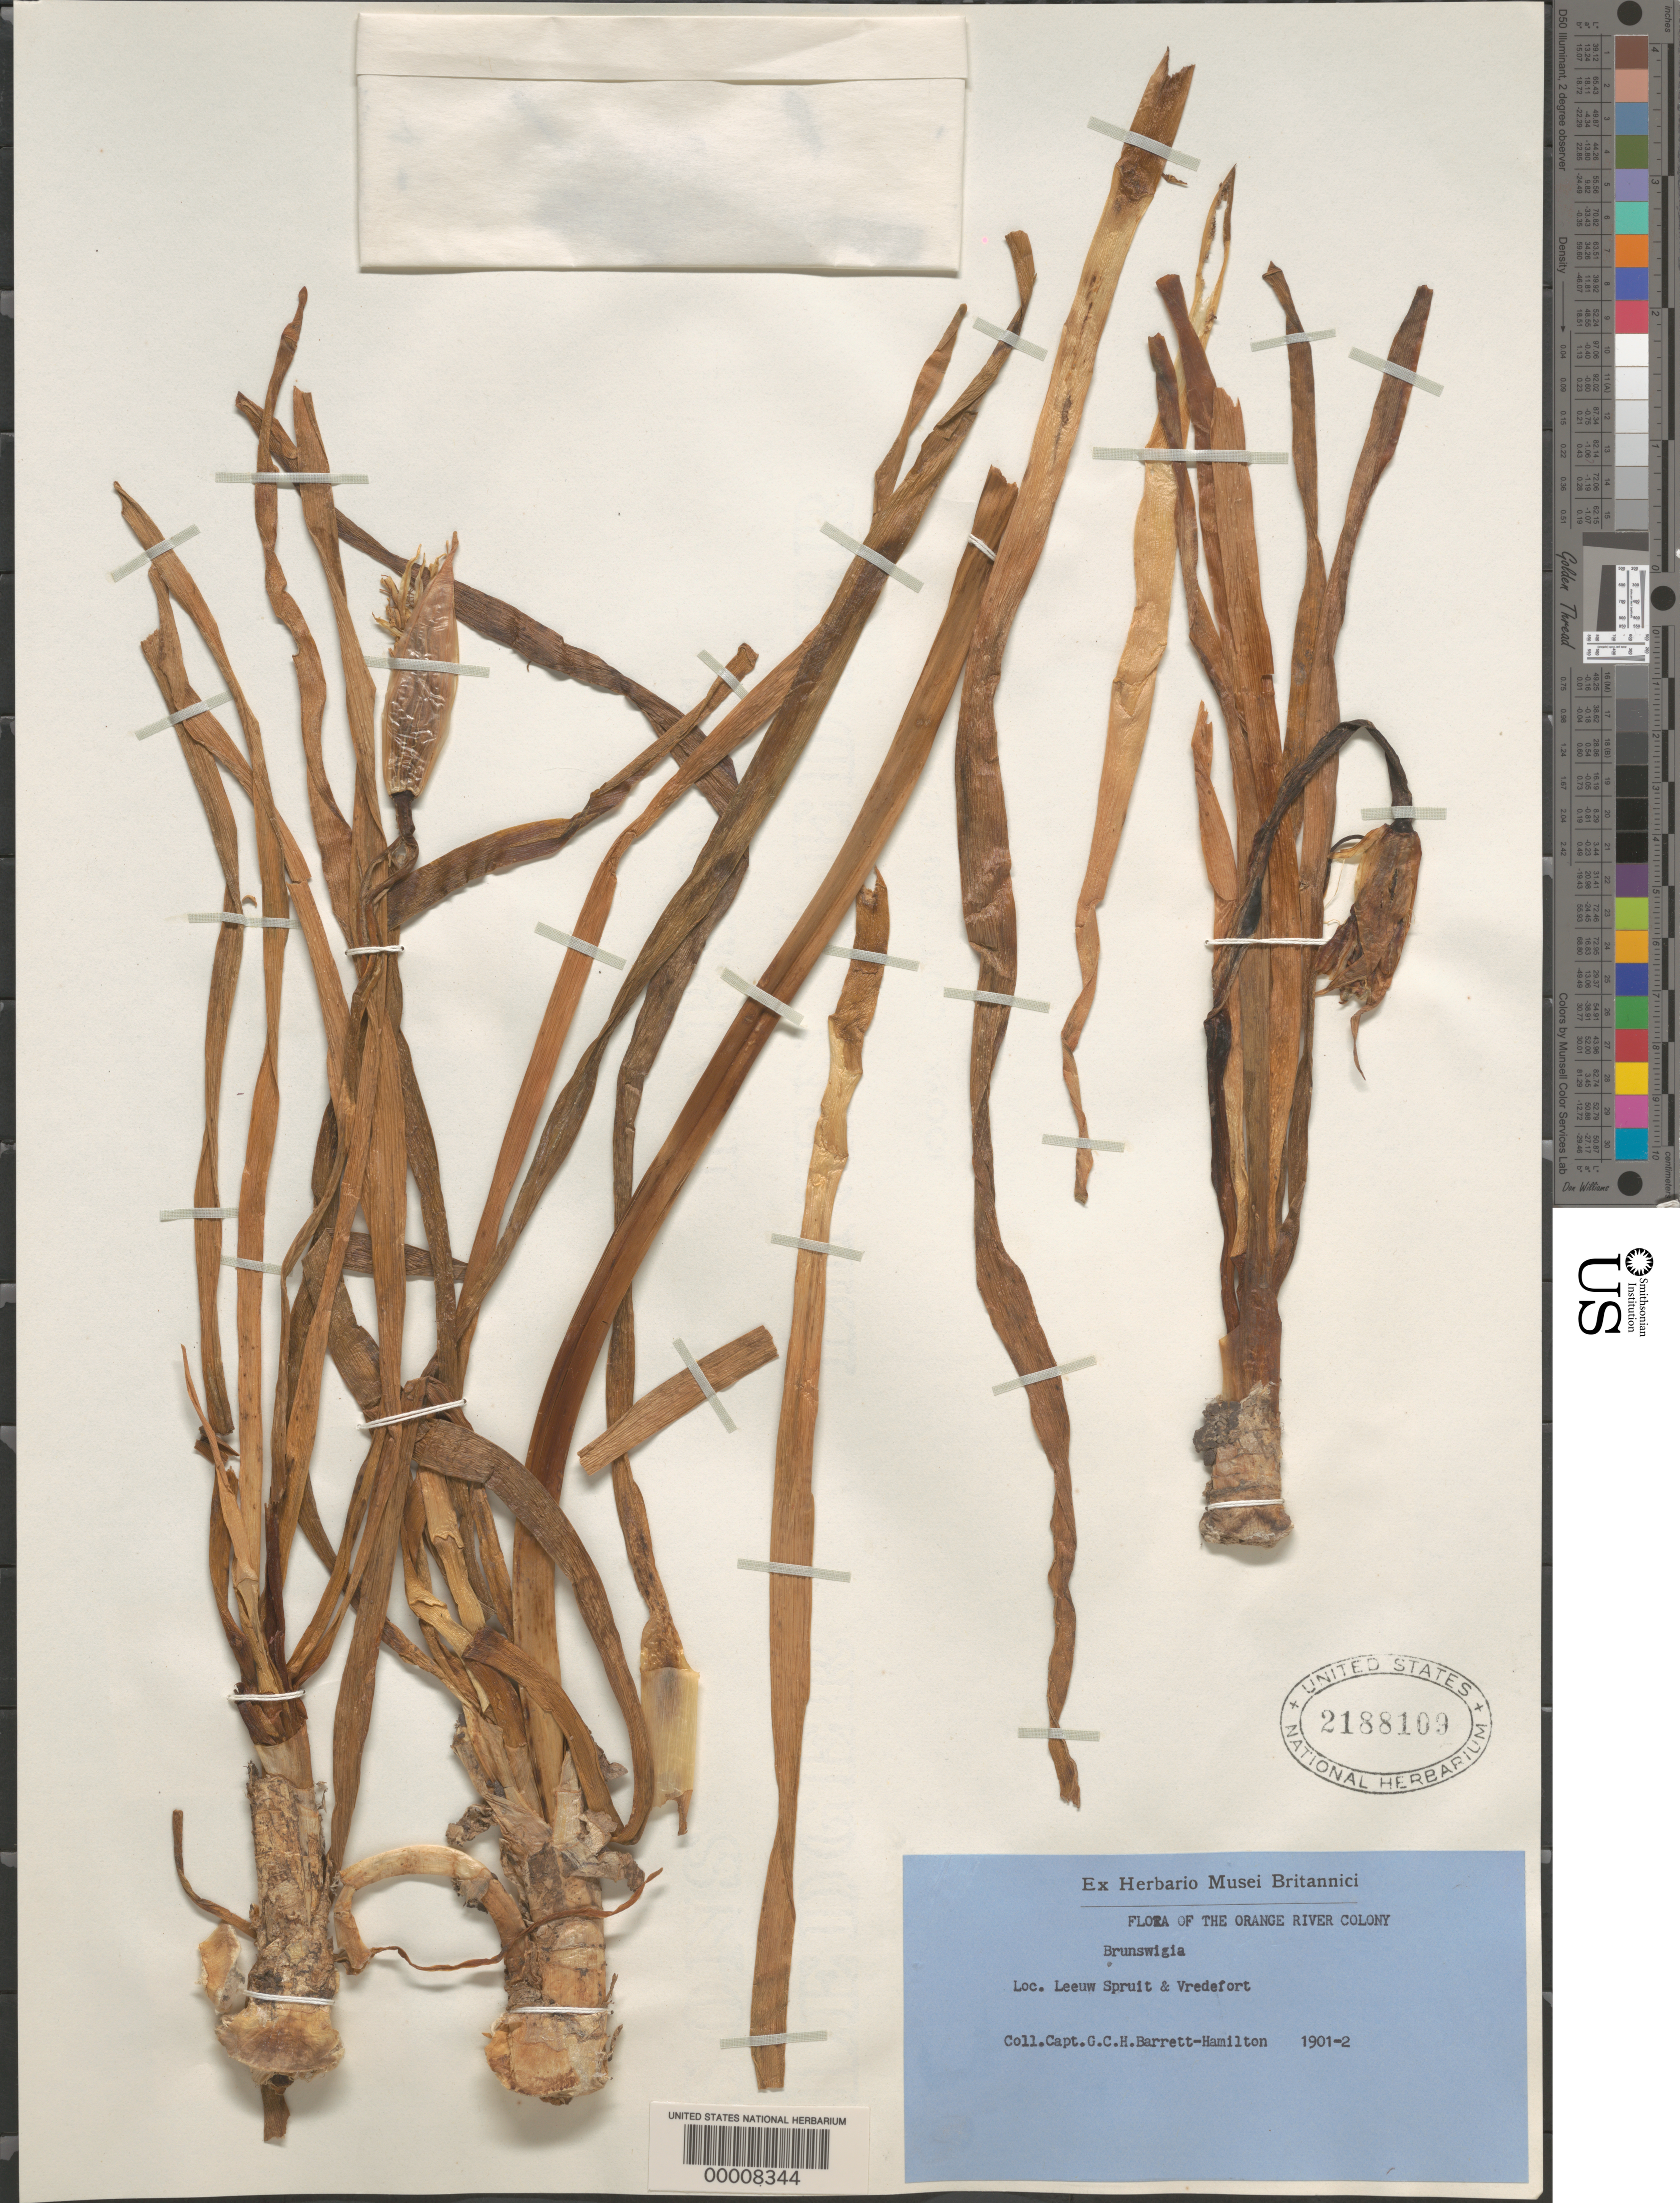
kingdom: Plantae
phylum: Tracheophyta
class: Liliopsida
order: Asparagales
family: Amaryllidaceae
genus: Brunsvigia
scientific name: Brunsvigia sp.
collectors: G. E. Barrett-Hamilton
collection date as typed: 1901 to -- -- 1902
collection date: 1901/1902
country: South Africa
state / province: Free State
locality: Leeuw spruit and vredefort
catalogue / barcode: US 2188109